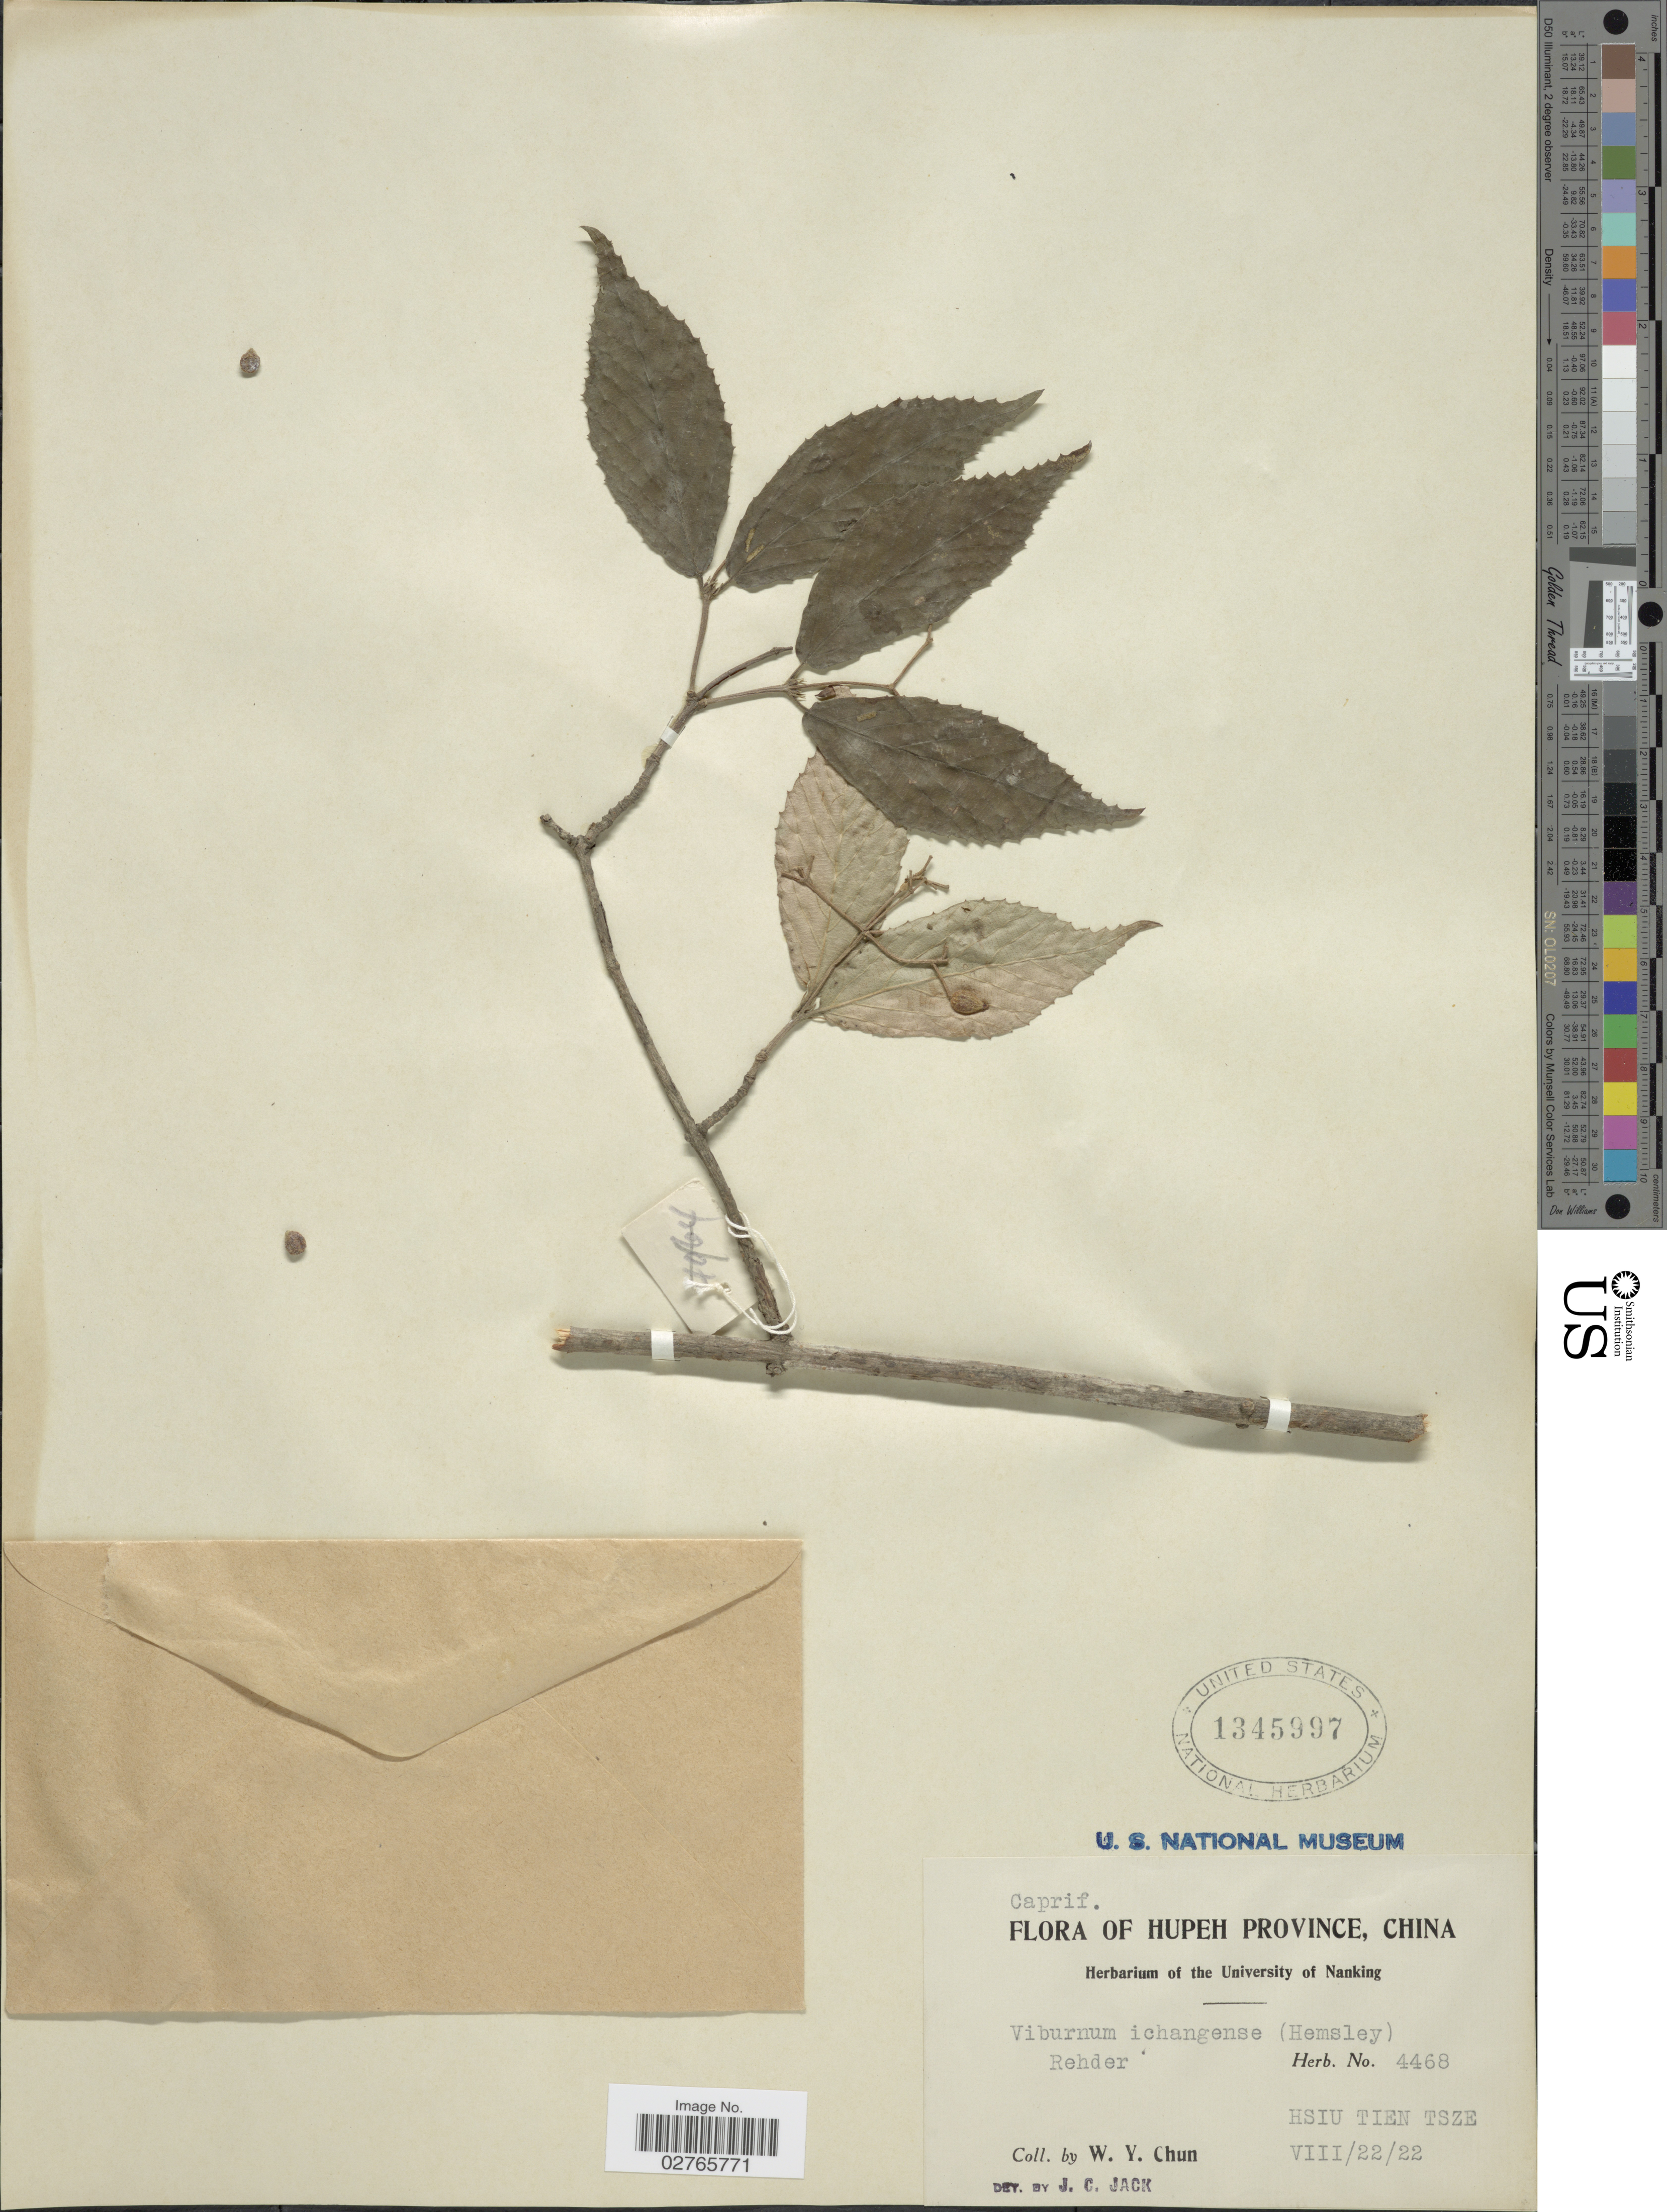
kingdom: Plantae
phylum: Tracheophyta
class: Magnoliopsida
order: Dipsacales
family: Viburnaceae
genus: Viburnum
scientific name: Viburnum erosum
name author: Thunb.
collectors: W. Y. Chun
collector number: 4468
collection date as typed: Transcribed d/m/y: 22/8/22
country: China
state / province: Hubei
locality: Hupeh Province. Hsiu Tien Tsze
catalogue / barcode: US 1345997